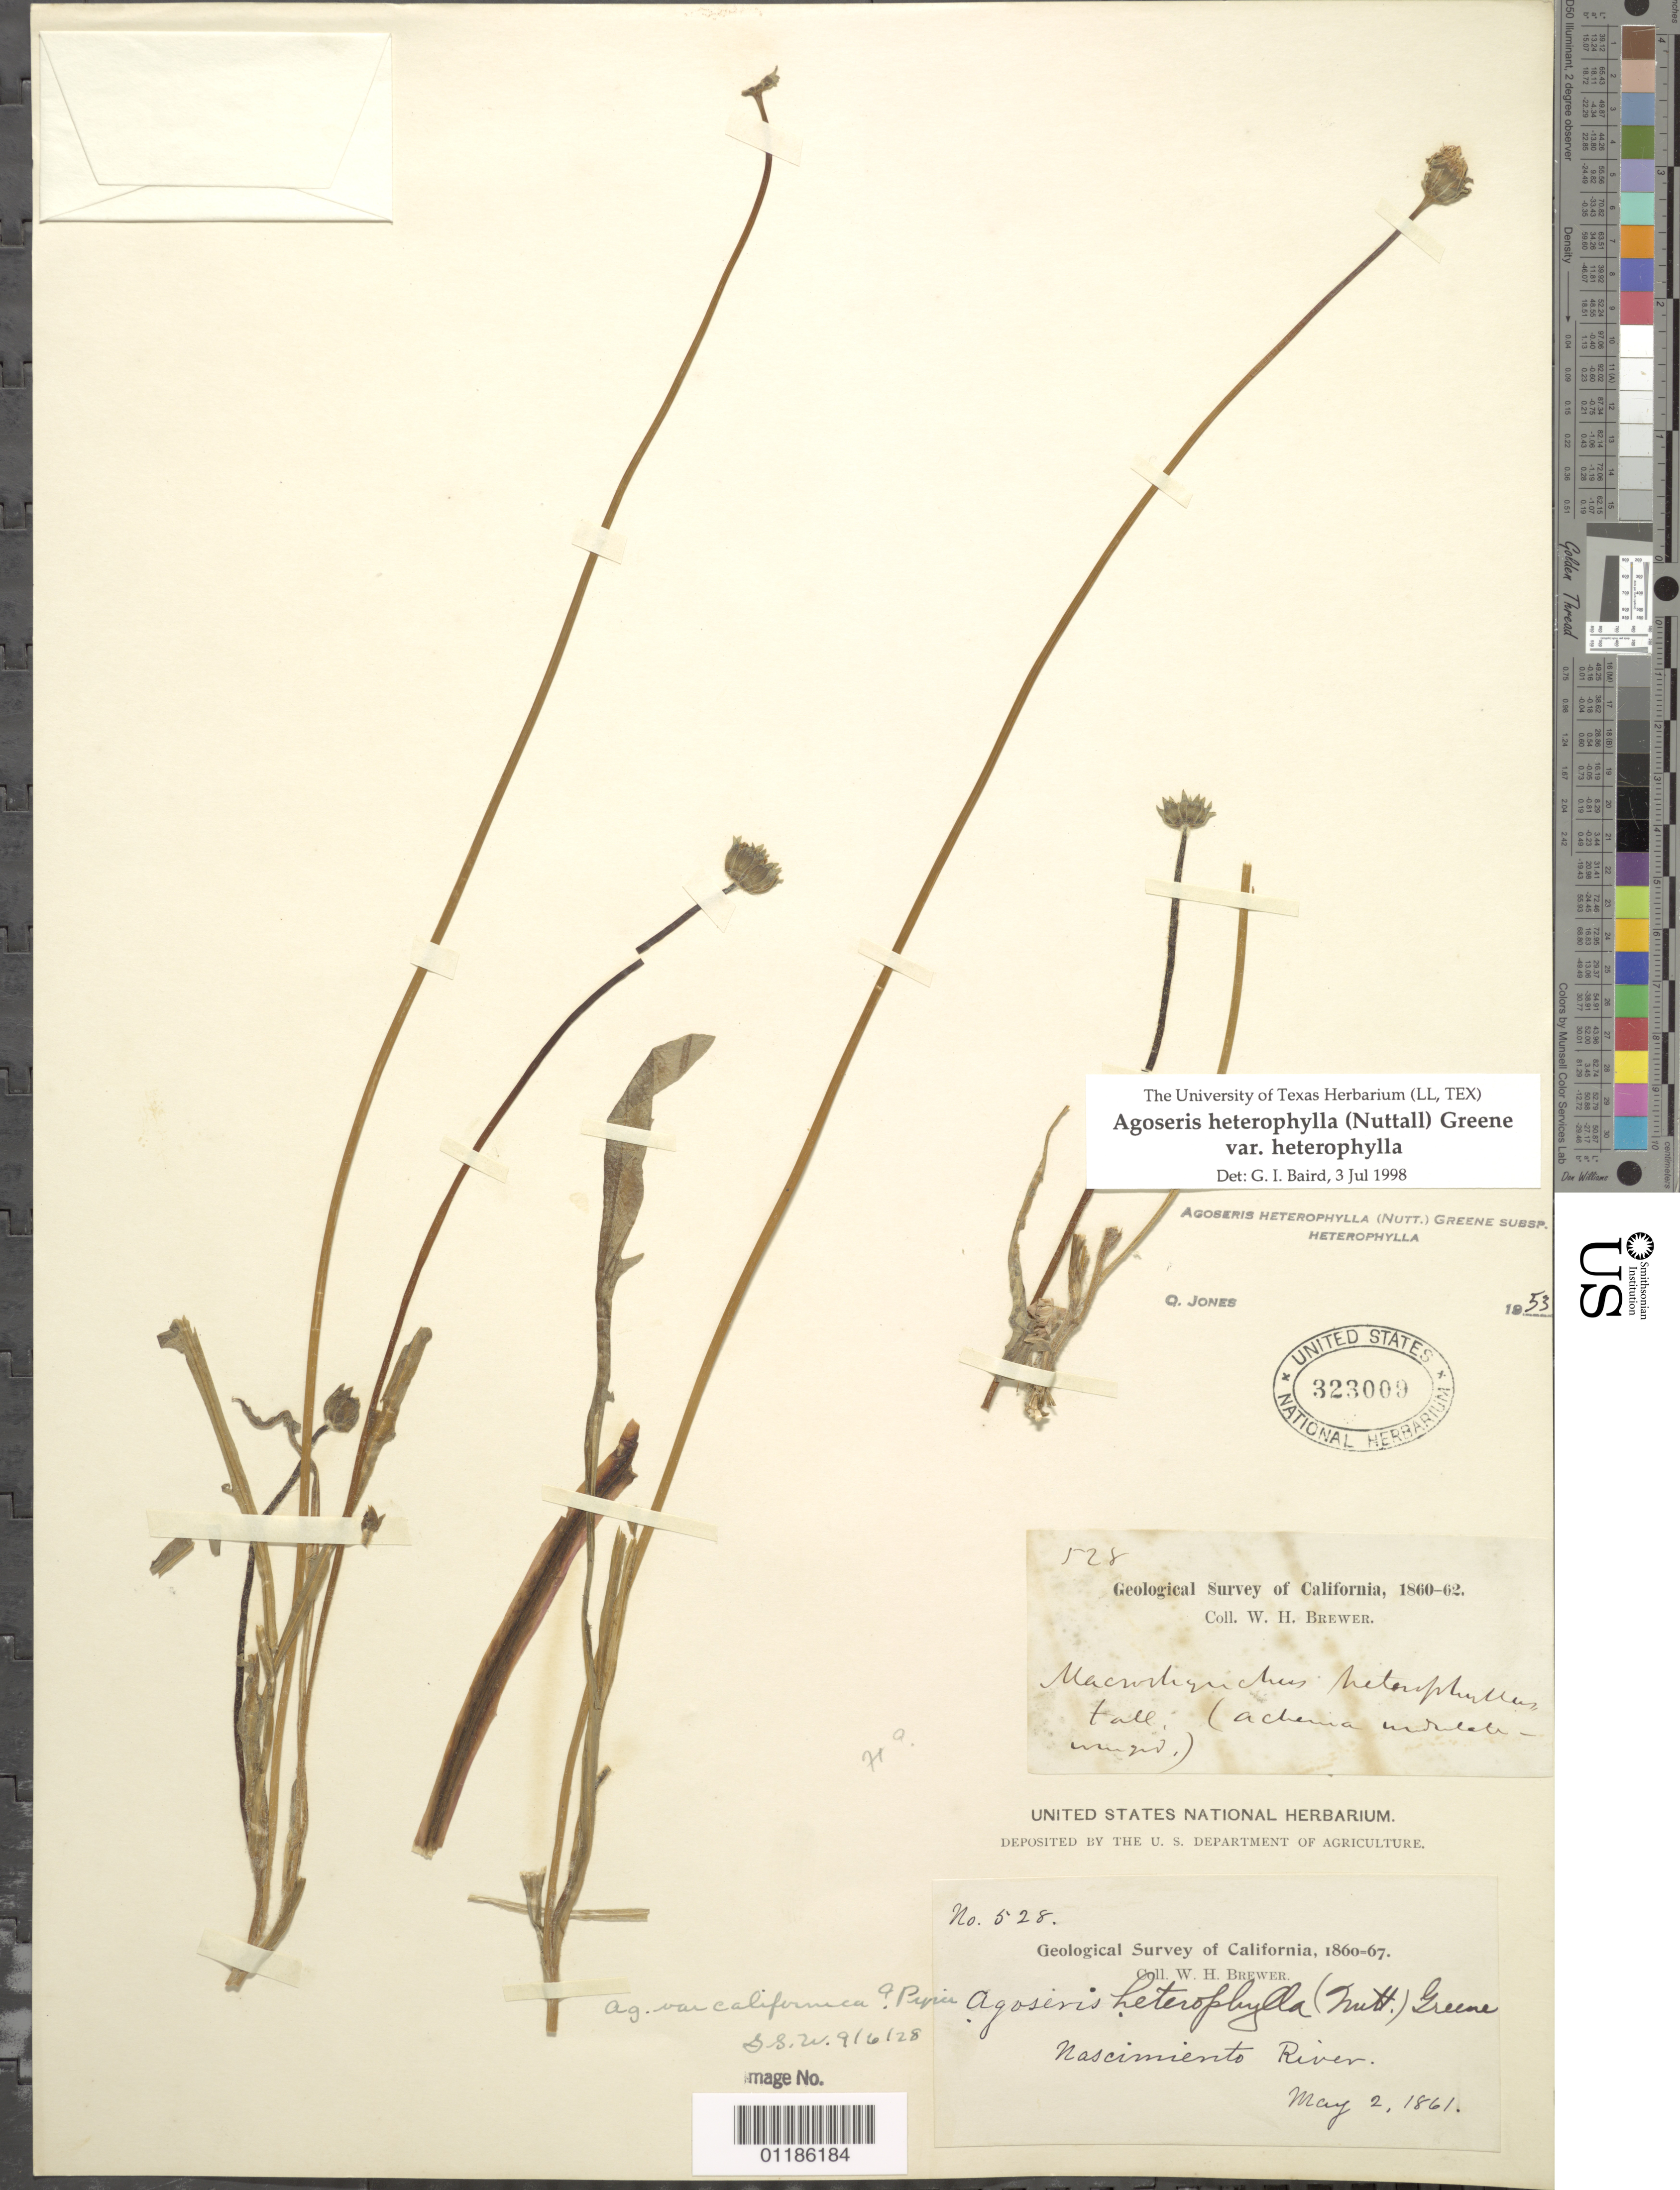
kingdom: Plantae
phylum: Tracheophyta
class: Magnoliopsida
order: Asterales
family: Asteraceae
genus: Agoseris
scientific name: Agoseris heterophylla subsp. heterophylla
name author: (Nutt.) Greene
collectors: W. H. Brewer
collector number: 528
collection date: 1861-05-02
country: United States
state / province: California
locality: Nacismiento River.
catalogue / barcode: US 323009